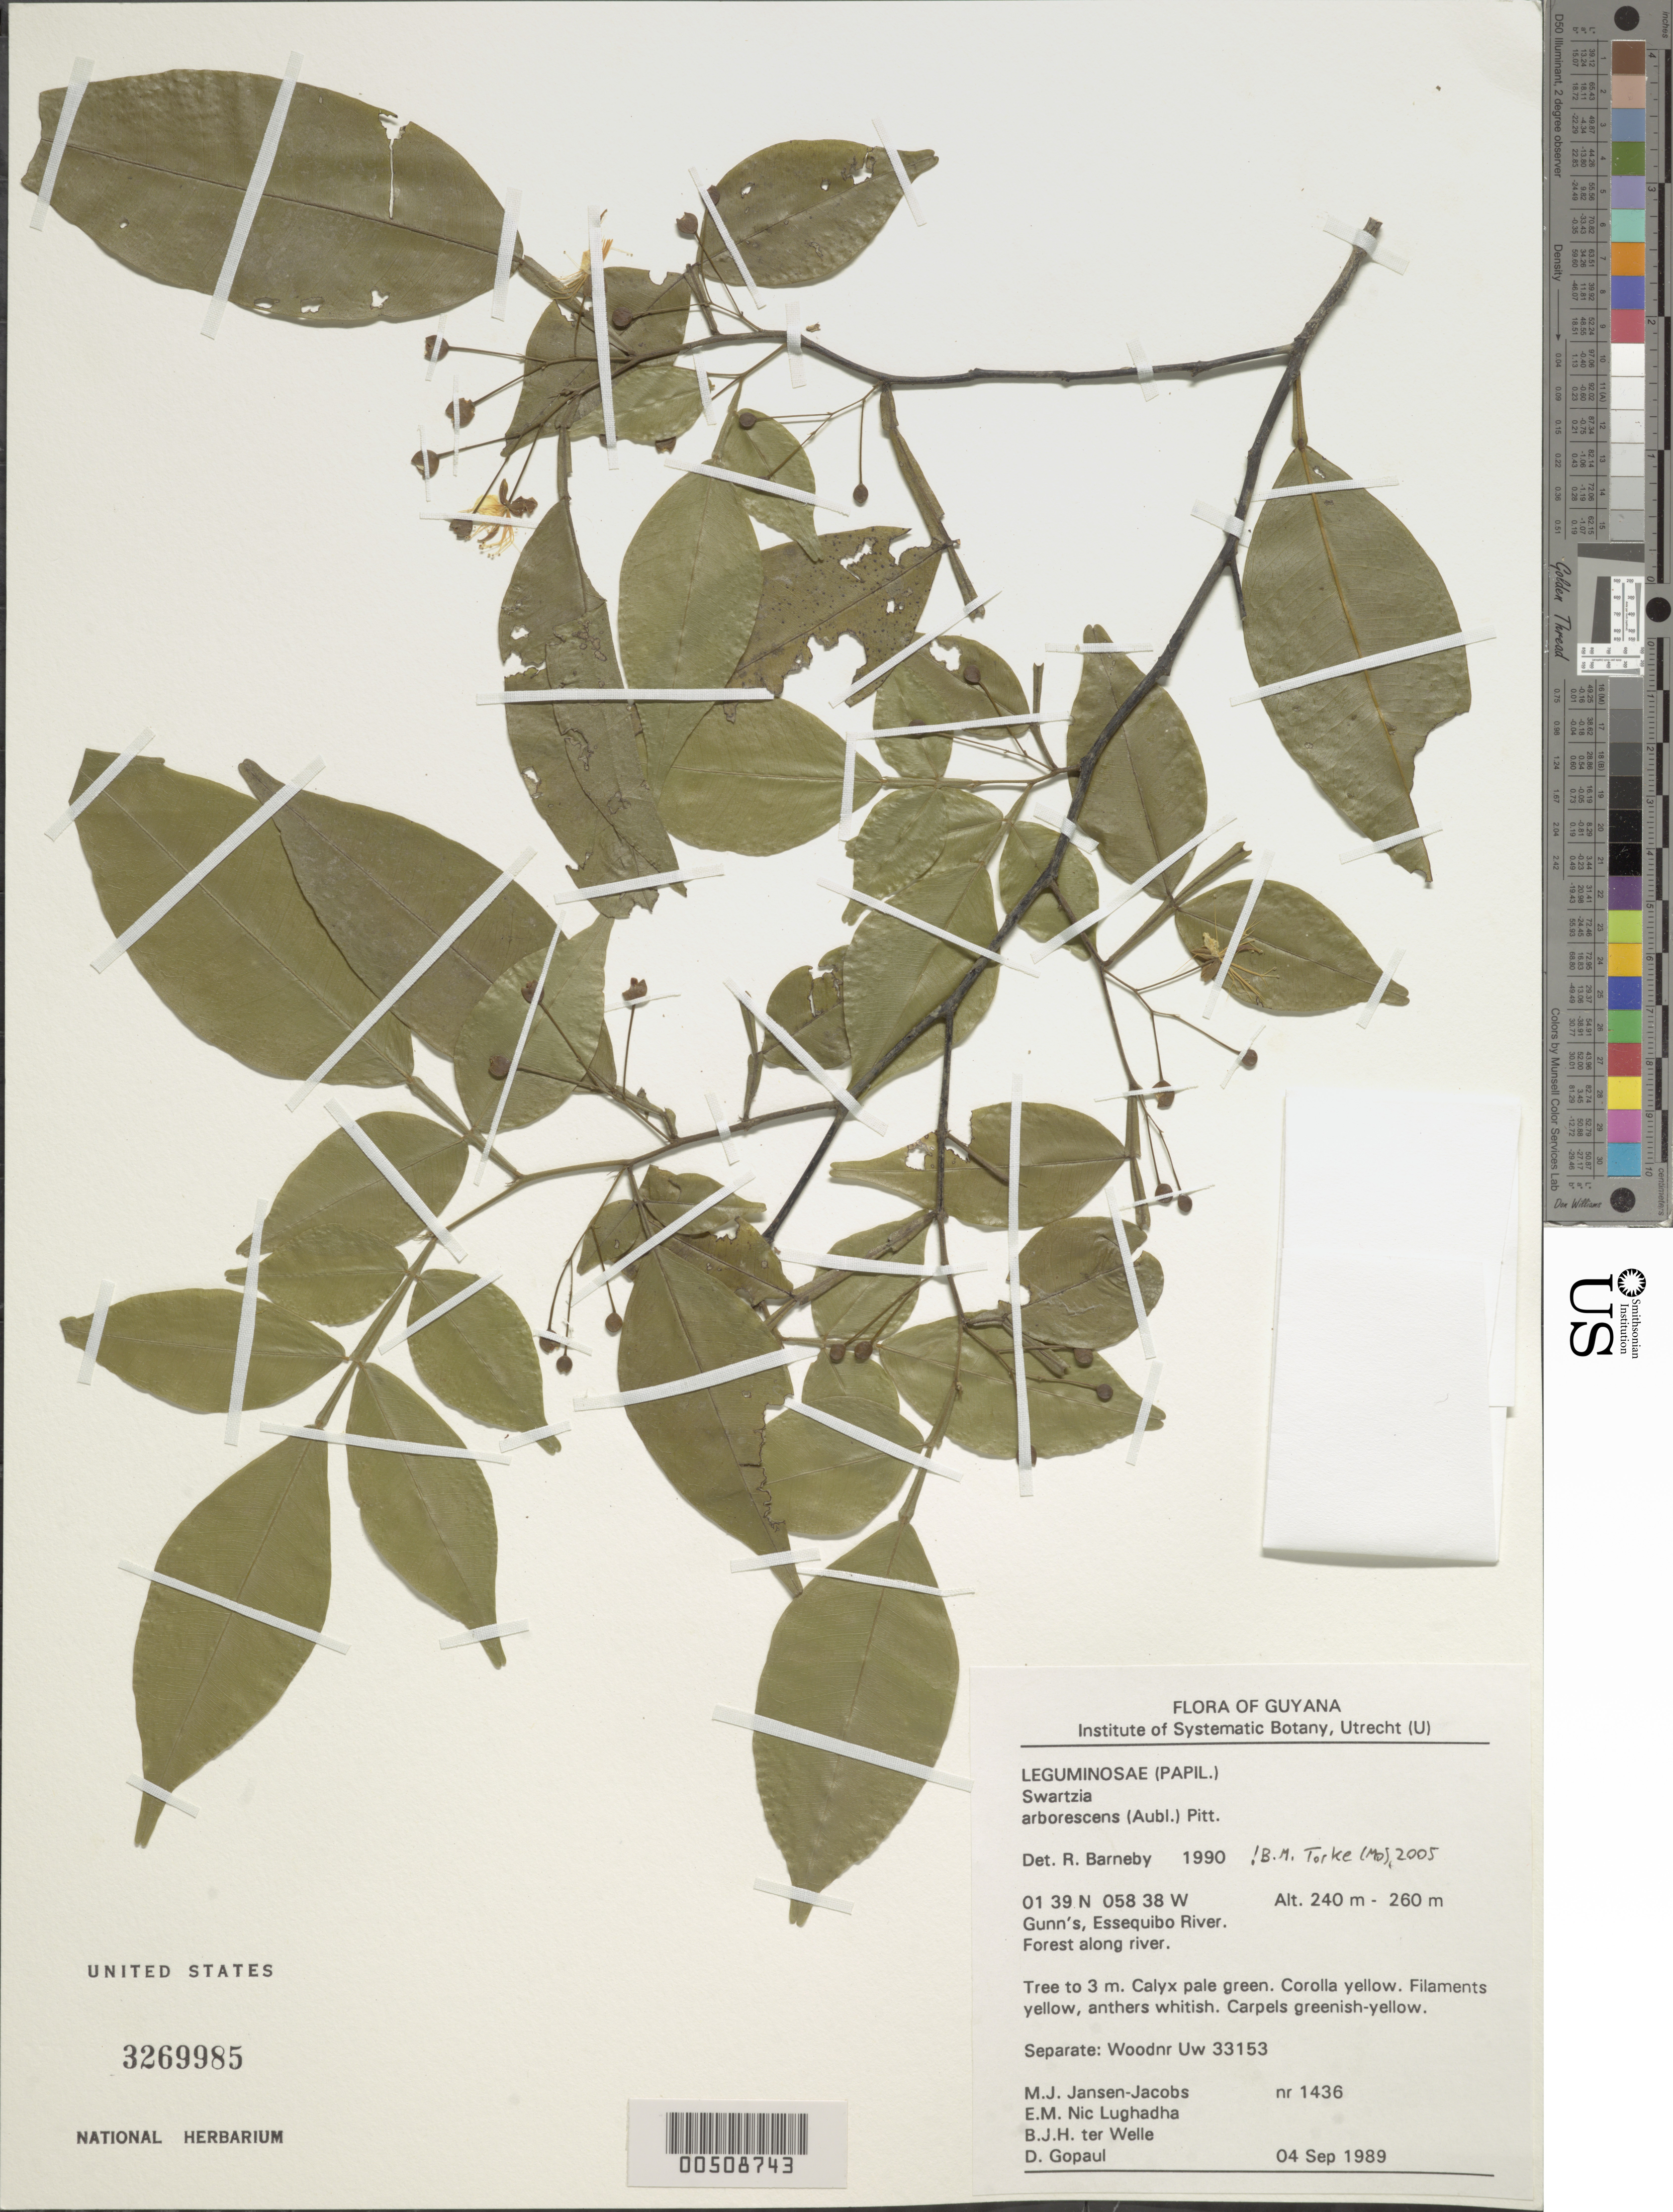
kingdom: Plantae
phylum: Tracheophyta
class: Magnoliopsida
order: Fabales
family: Fabaceae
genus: Swartzia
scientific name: Swartzia arborescens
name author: (Aubl.) Pittier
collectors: M. J. Jansen-Jacobs, E. Nic Lughadha & B. Welle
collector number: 1436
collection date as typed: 04 Sep 1989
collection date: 1989-09-04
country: Guyana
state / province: Essequibo Isl-W. Demerara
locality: Gunn's, essequibo river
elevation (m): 240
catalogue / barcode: US 3269985